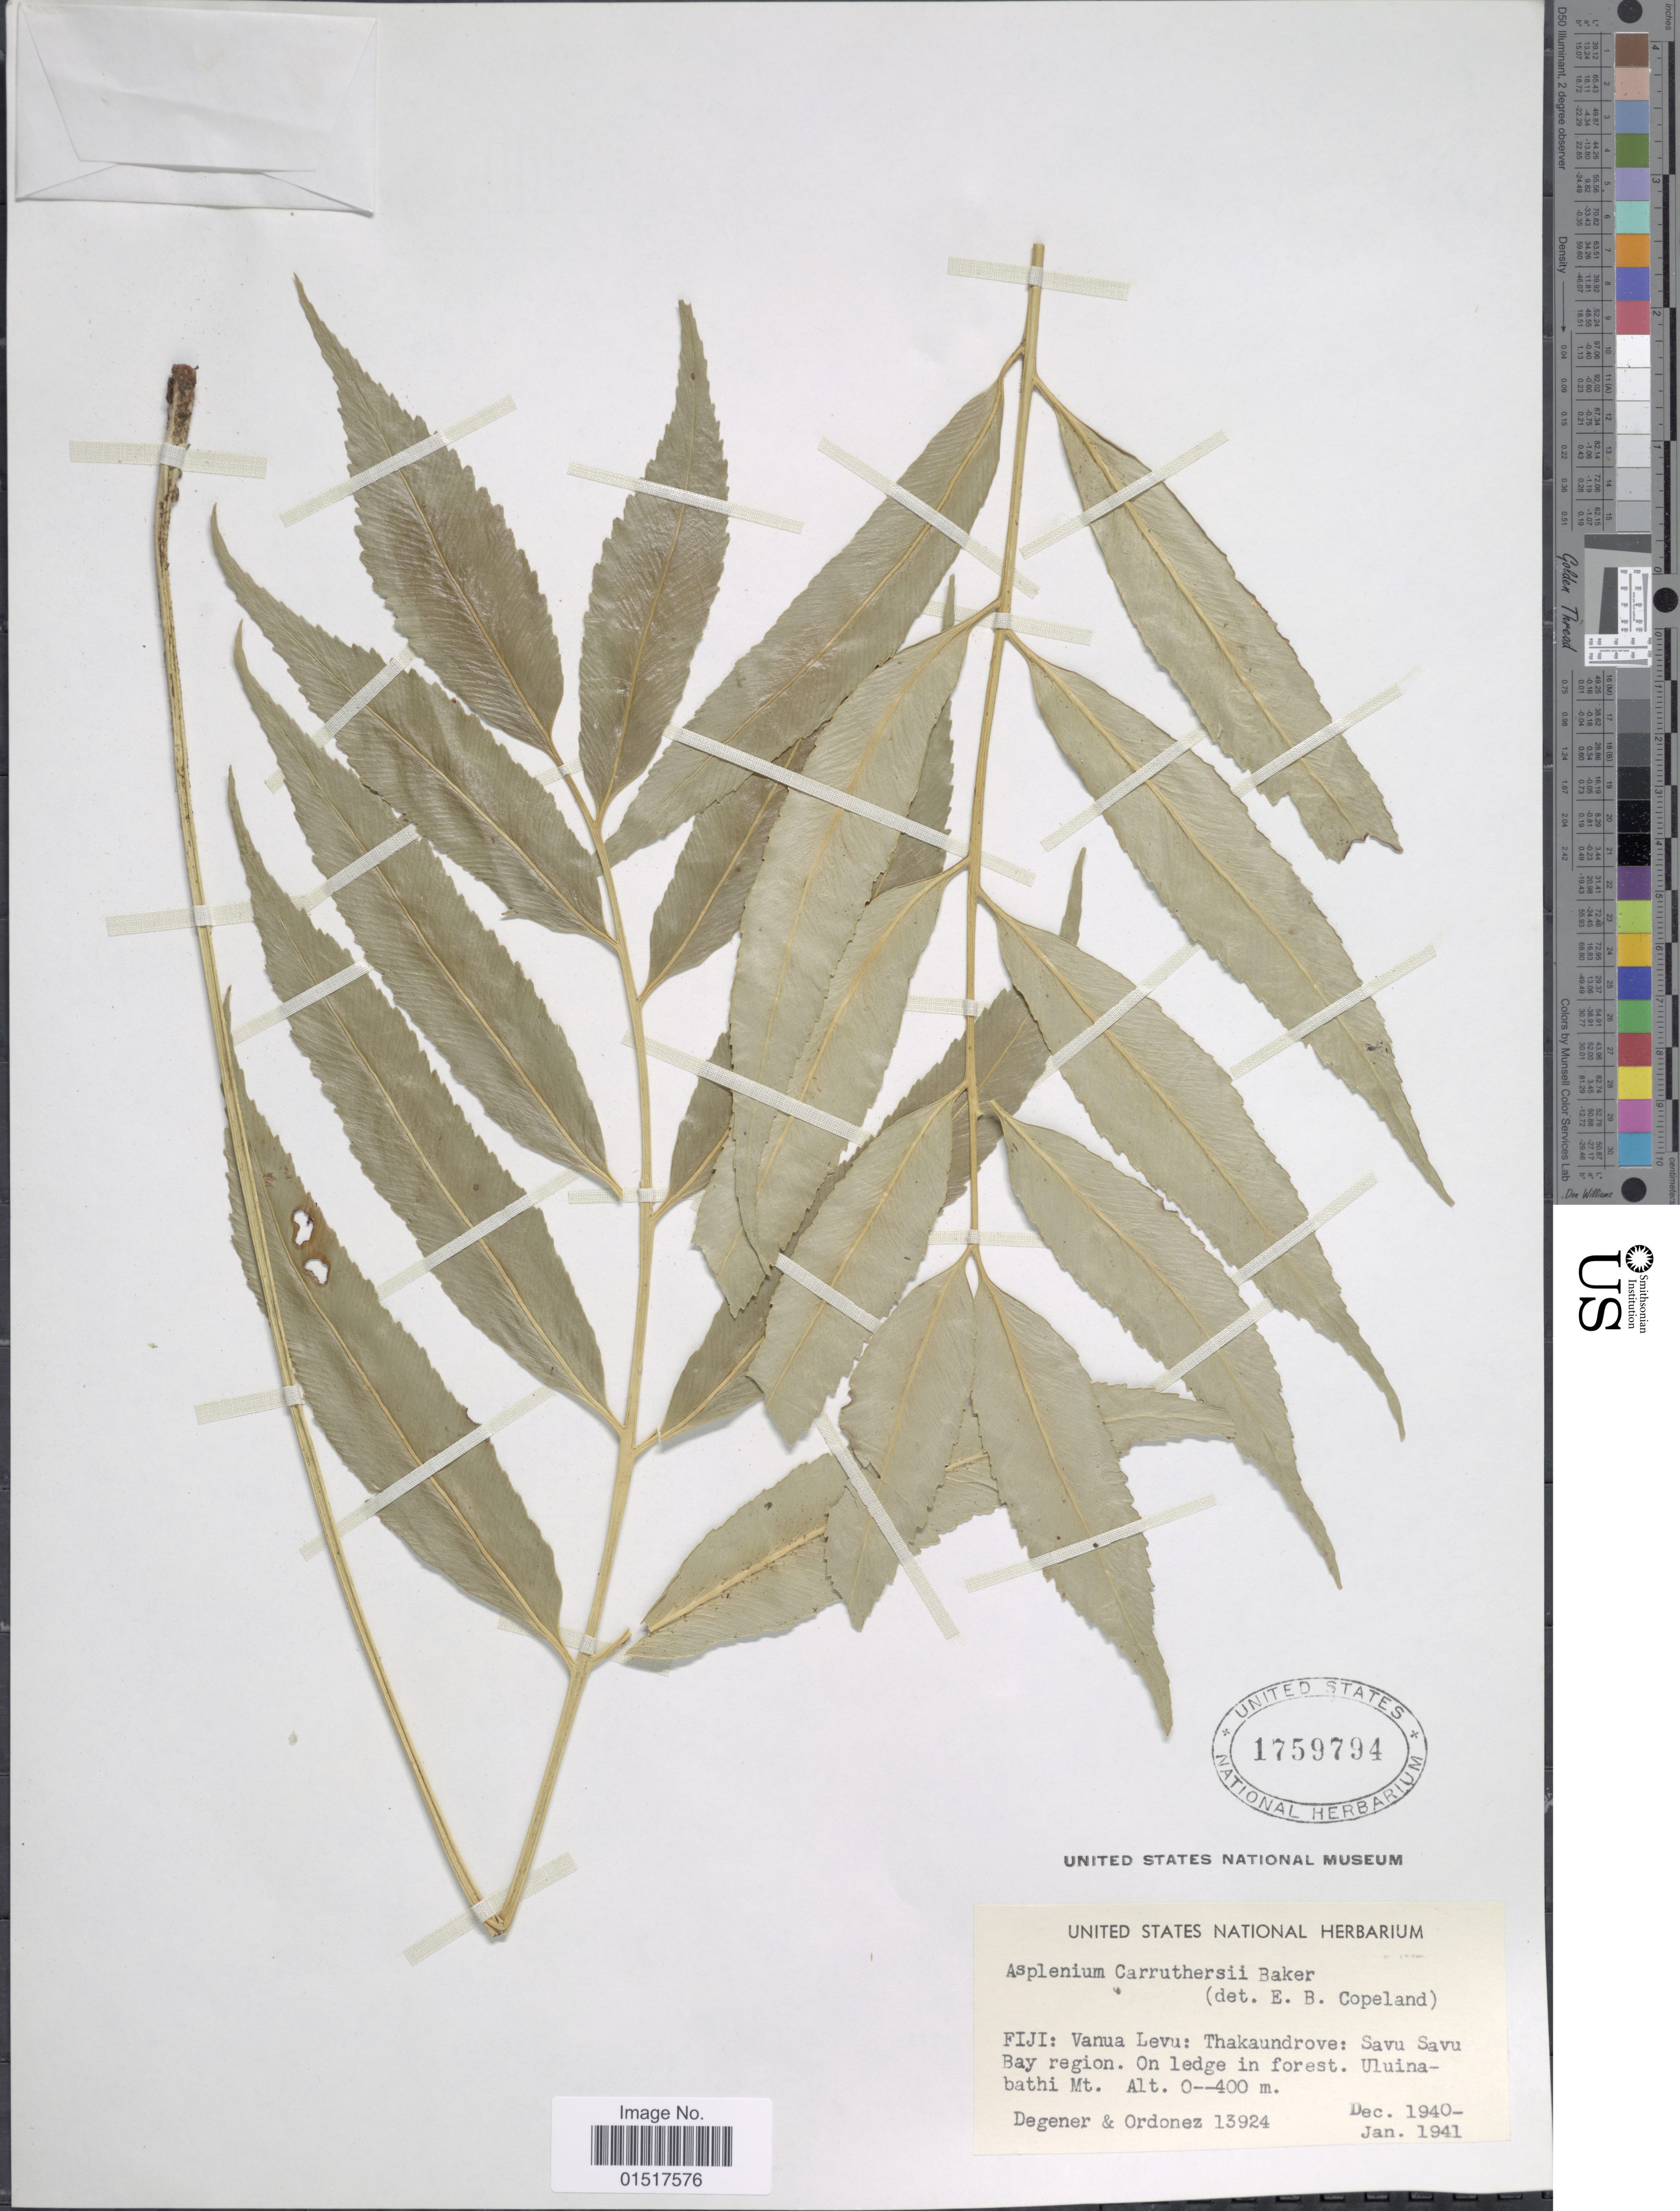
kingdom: Plantae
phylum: Tracheophyta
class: Polypodiopsida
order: Polypodiales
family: Aspleniaceae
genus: Asplenium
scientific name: Asplenium carruthersii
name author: Baker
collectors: -. Degener & -. Ordonez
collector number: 13924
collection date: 1940-12/1941-01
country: Fiji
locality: Vanua Levu: Thakaundrove: Savu Savu Bay region. On ledge in forest. Uluinabathi Mt.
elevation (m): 0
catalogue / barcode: US 1759794